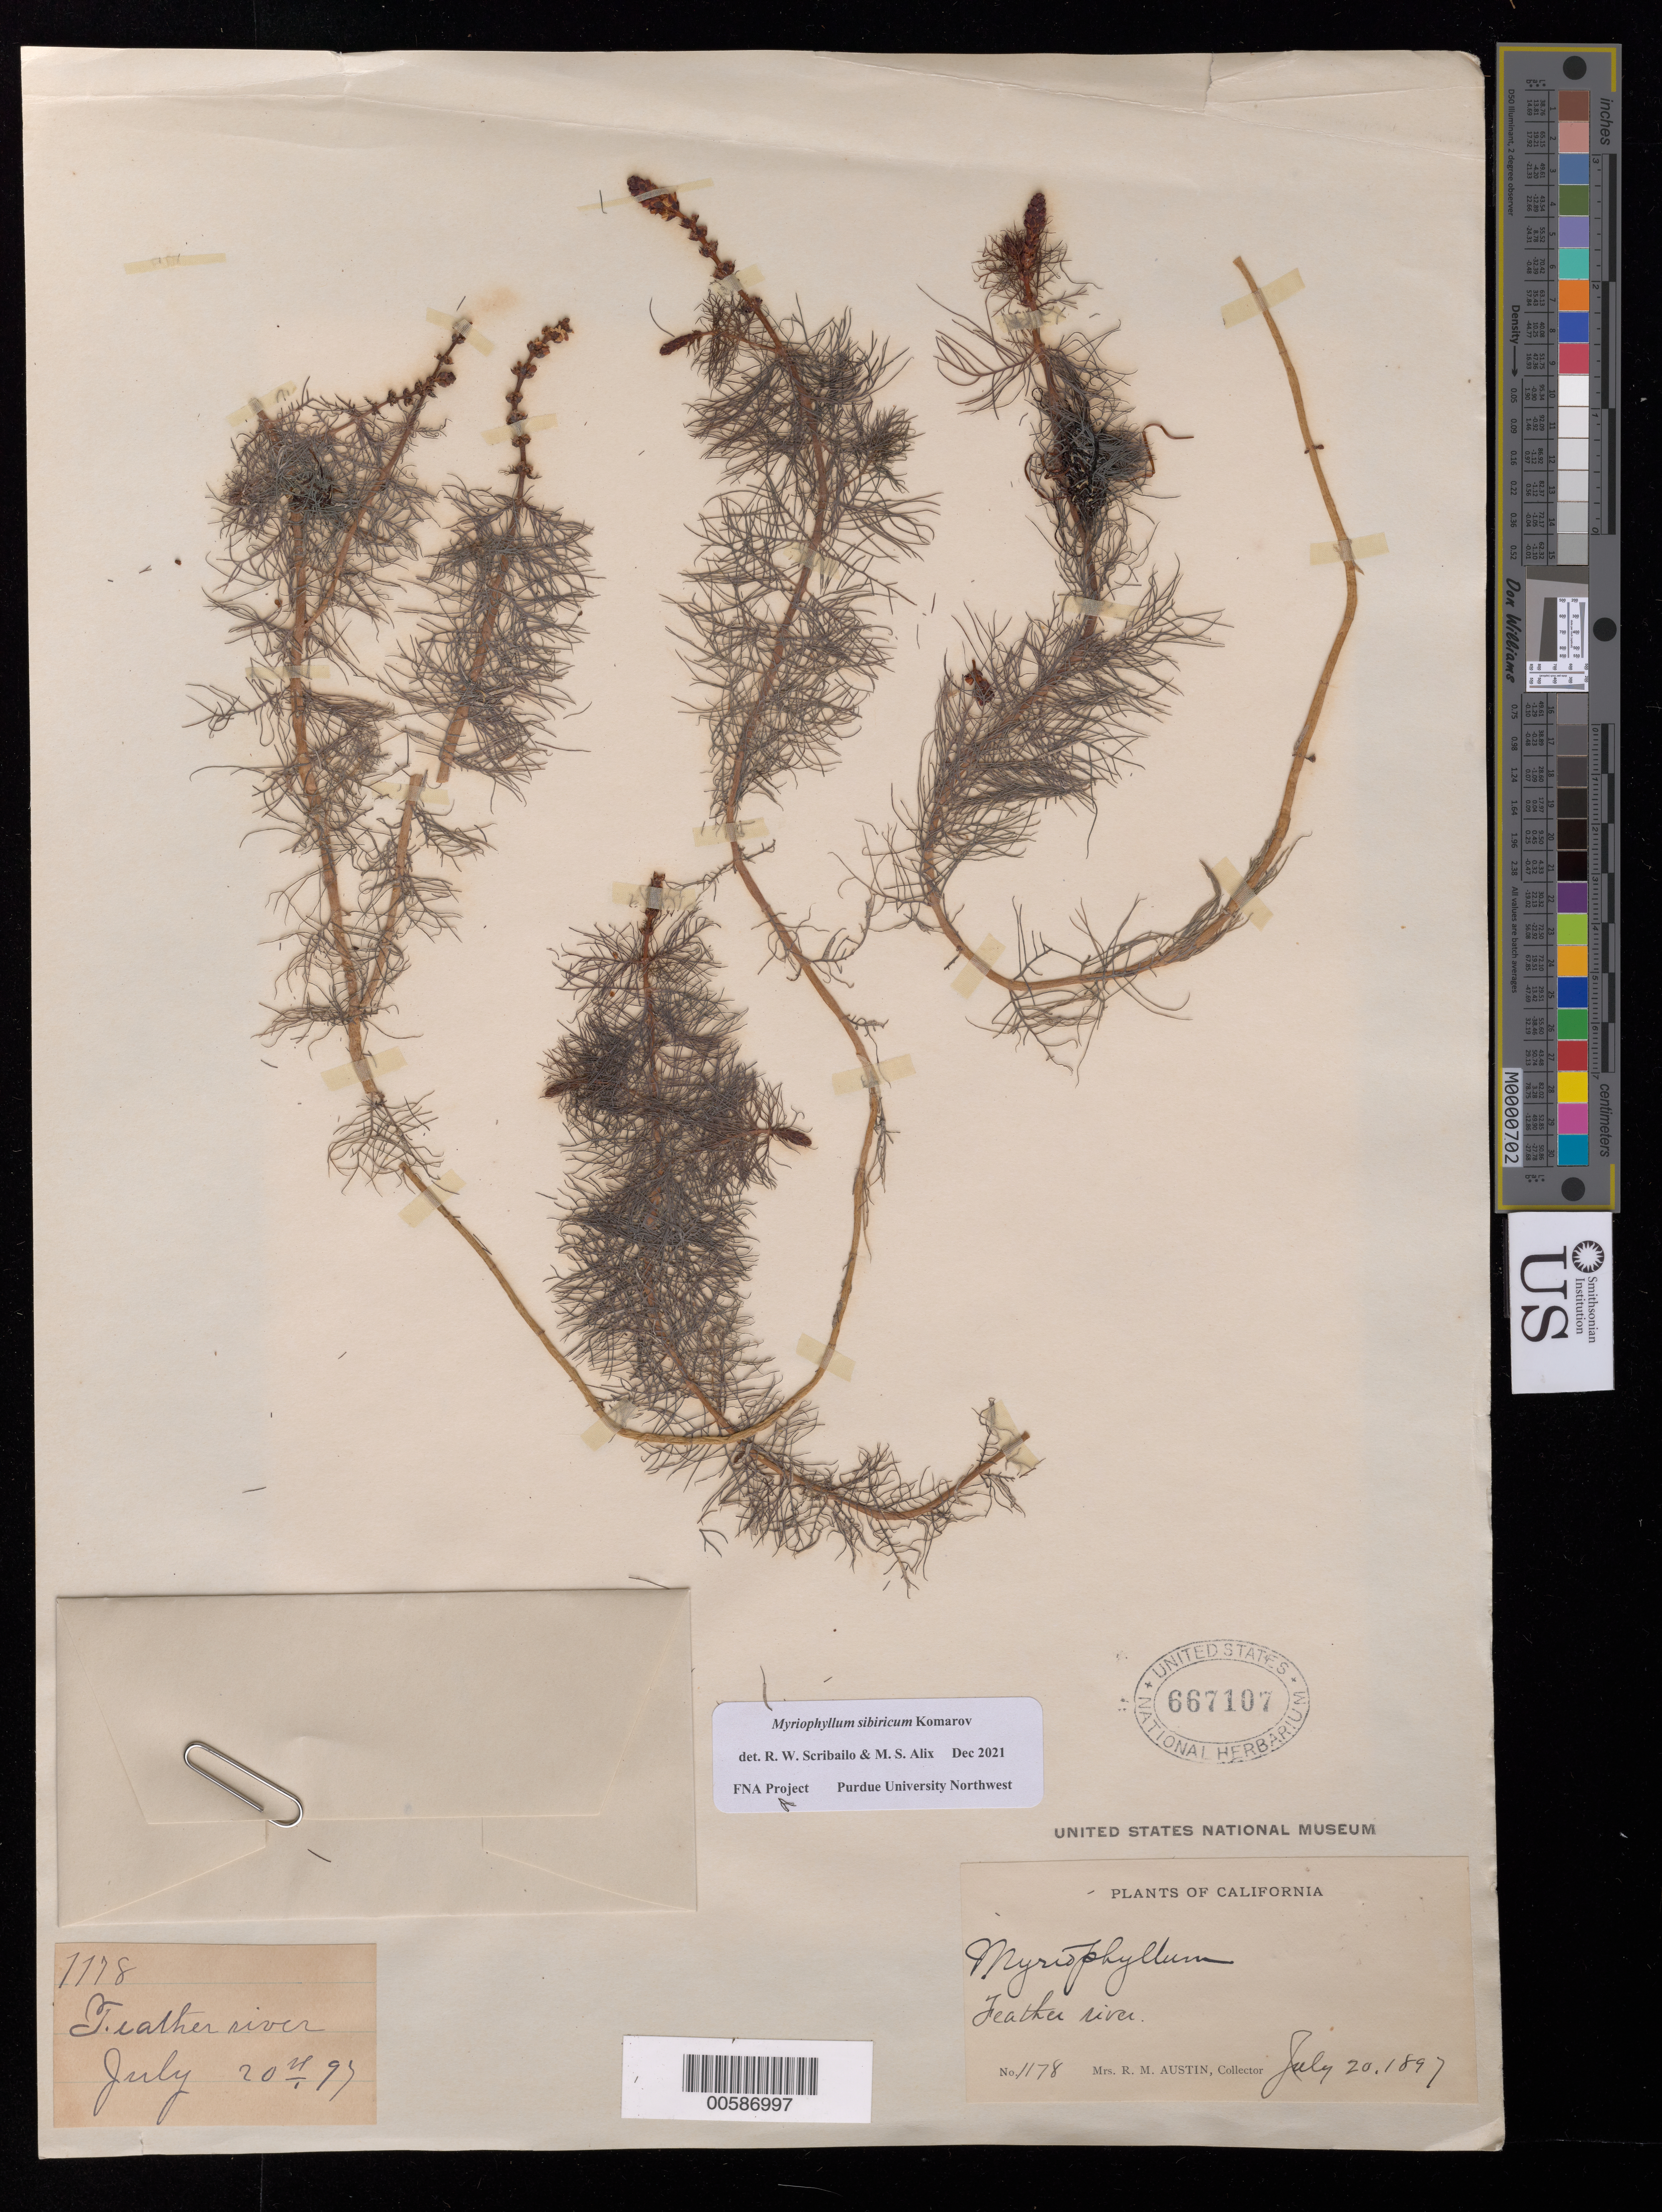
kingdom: Plantae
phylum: Tracheophyta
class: Magnoliopsida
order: Saxifragales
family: Haloragaceae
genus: Myriophyllum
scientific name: Myriophyllum sibiricum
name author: Kom.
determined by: Scribailo, R. W.; Alix, M. S.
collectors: R. Austin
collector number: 1178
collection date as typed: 20 Jul 1897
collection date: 1897-07-20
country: United States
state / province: California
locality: Feather River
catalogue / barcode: US 667107